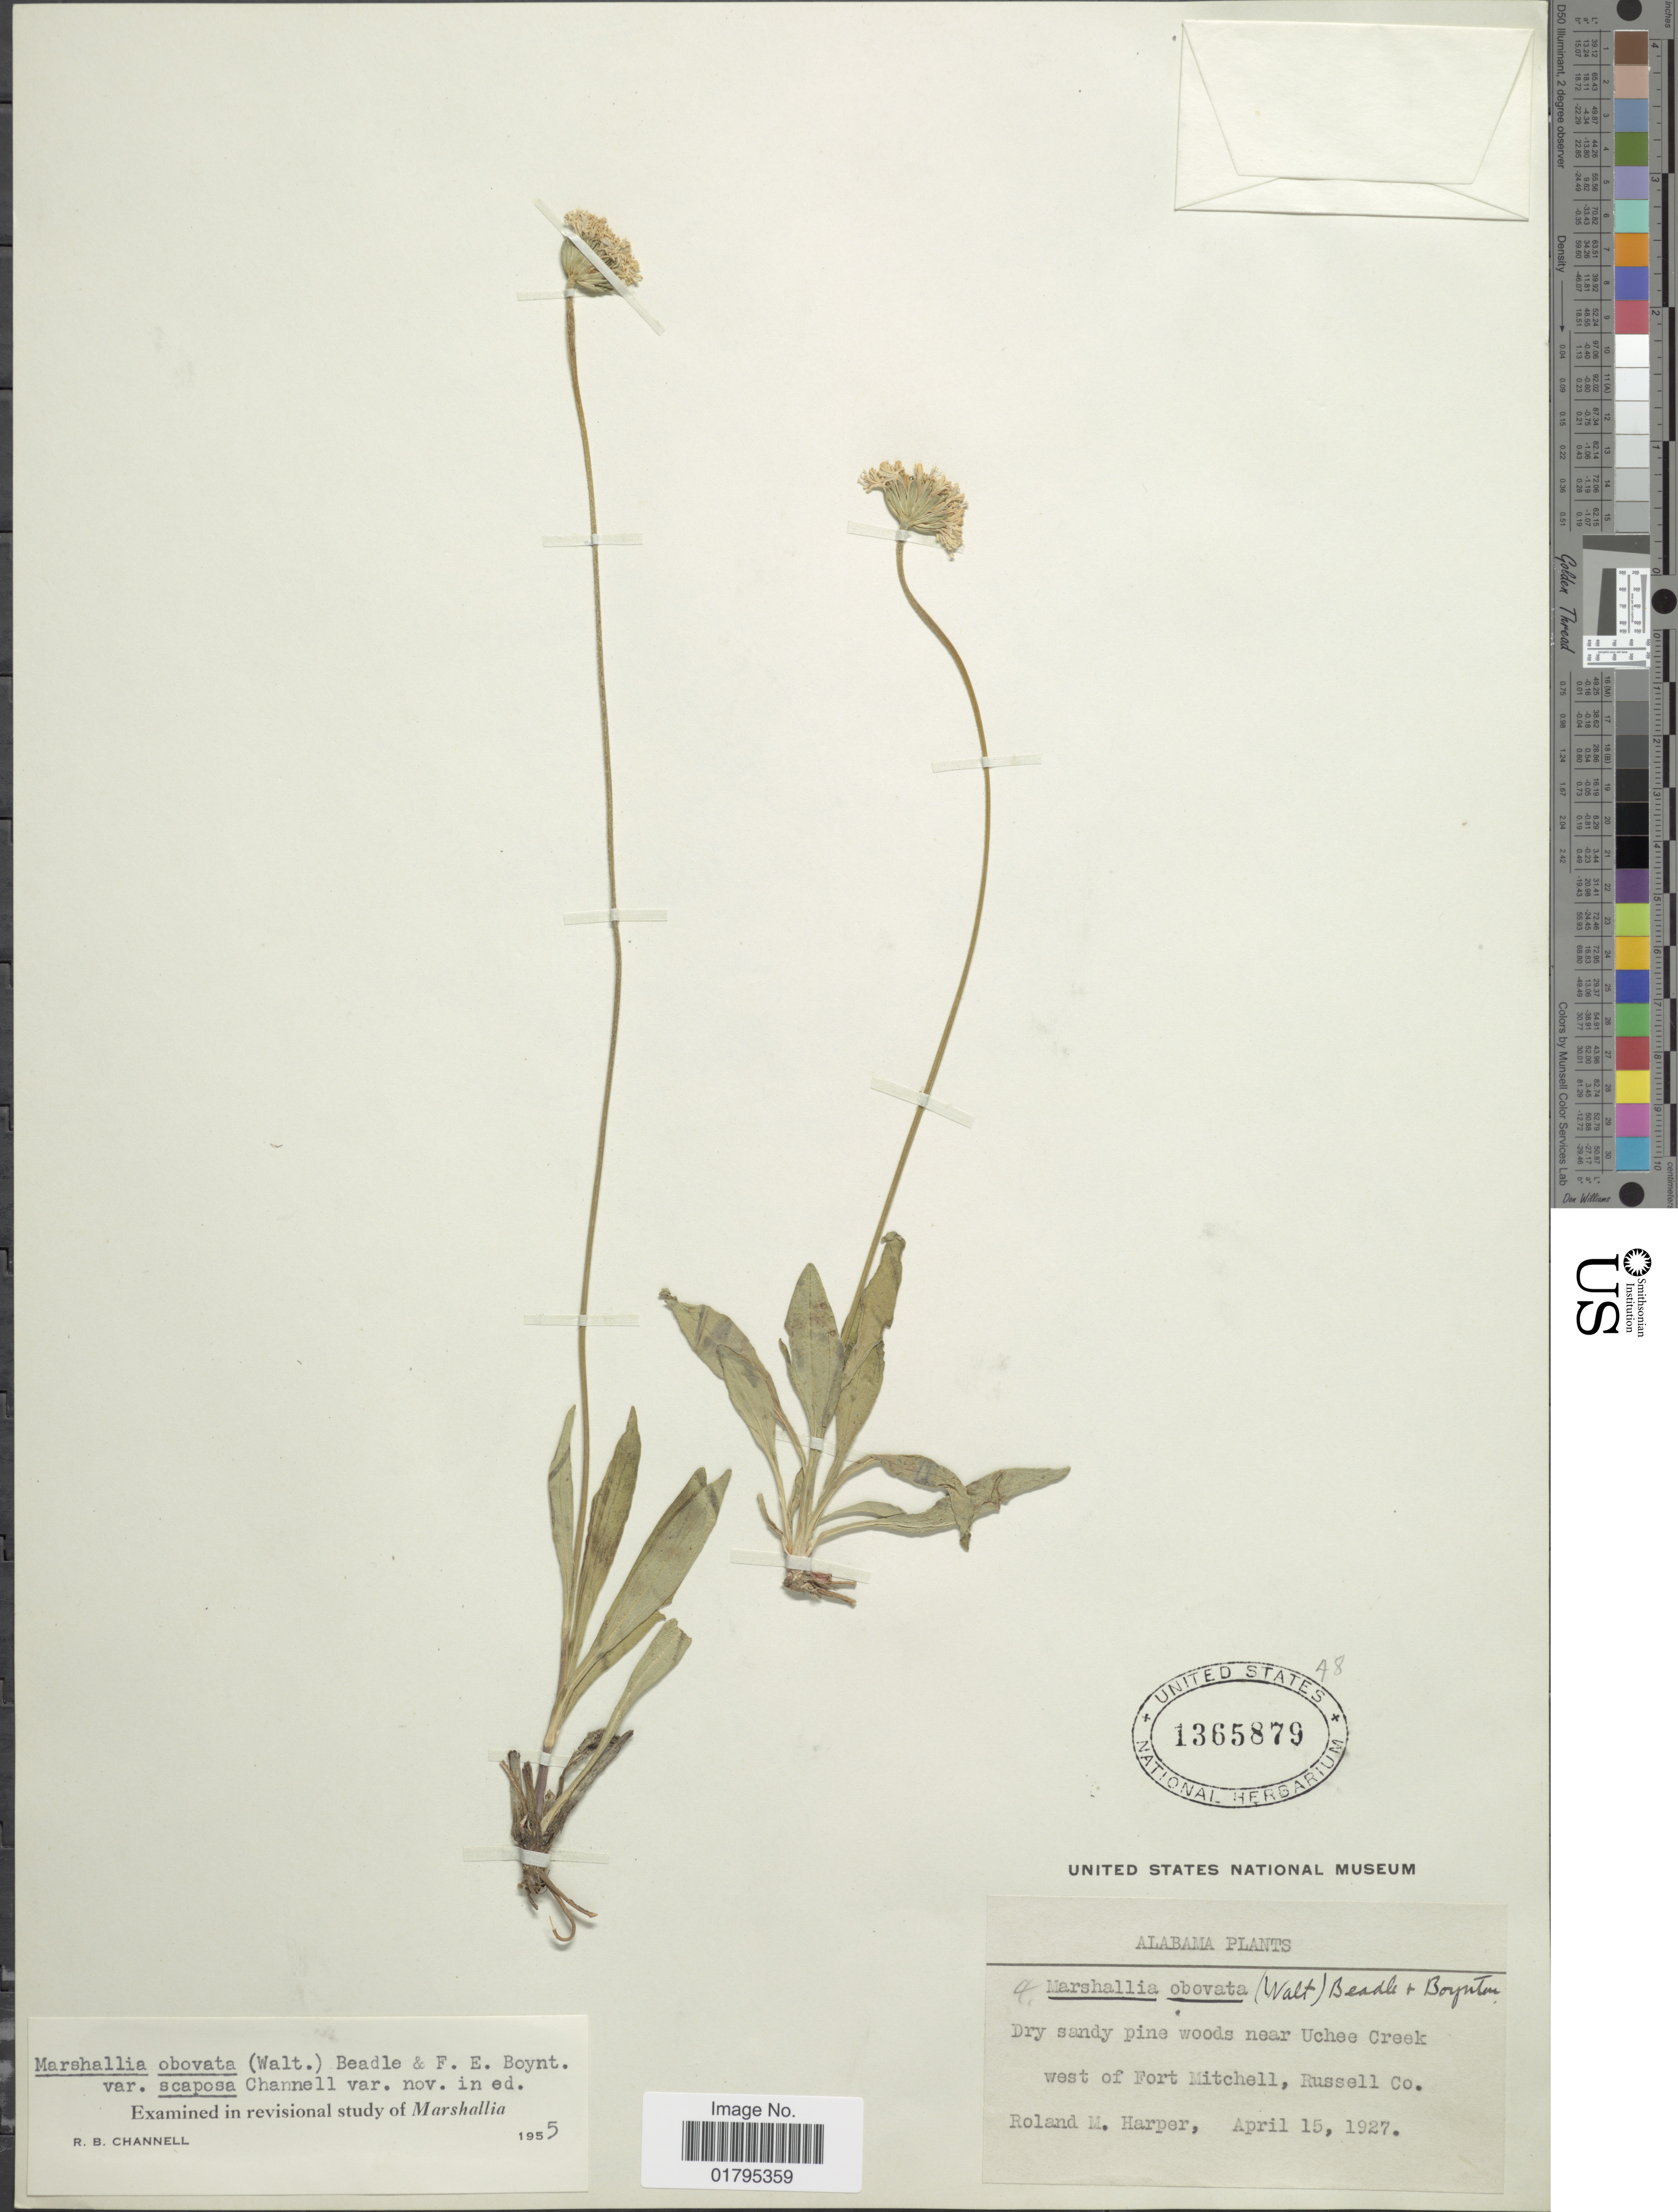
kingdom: Plantae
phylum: Tracheophyta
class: Magnoliopsida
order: Asterales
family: Asteraceae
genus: Marshallia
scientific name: Marshallia obovata var. scaposa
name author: Channell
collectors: R. M. Harper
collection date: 1927-04-15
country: United States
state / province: Alabama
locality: Alabama, near Uchee Creek west of Fort Mitchell, Russell Co.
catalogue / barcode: US 1365879